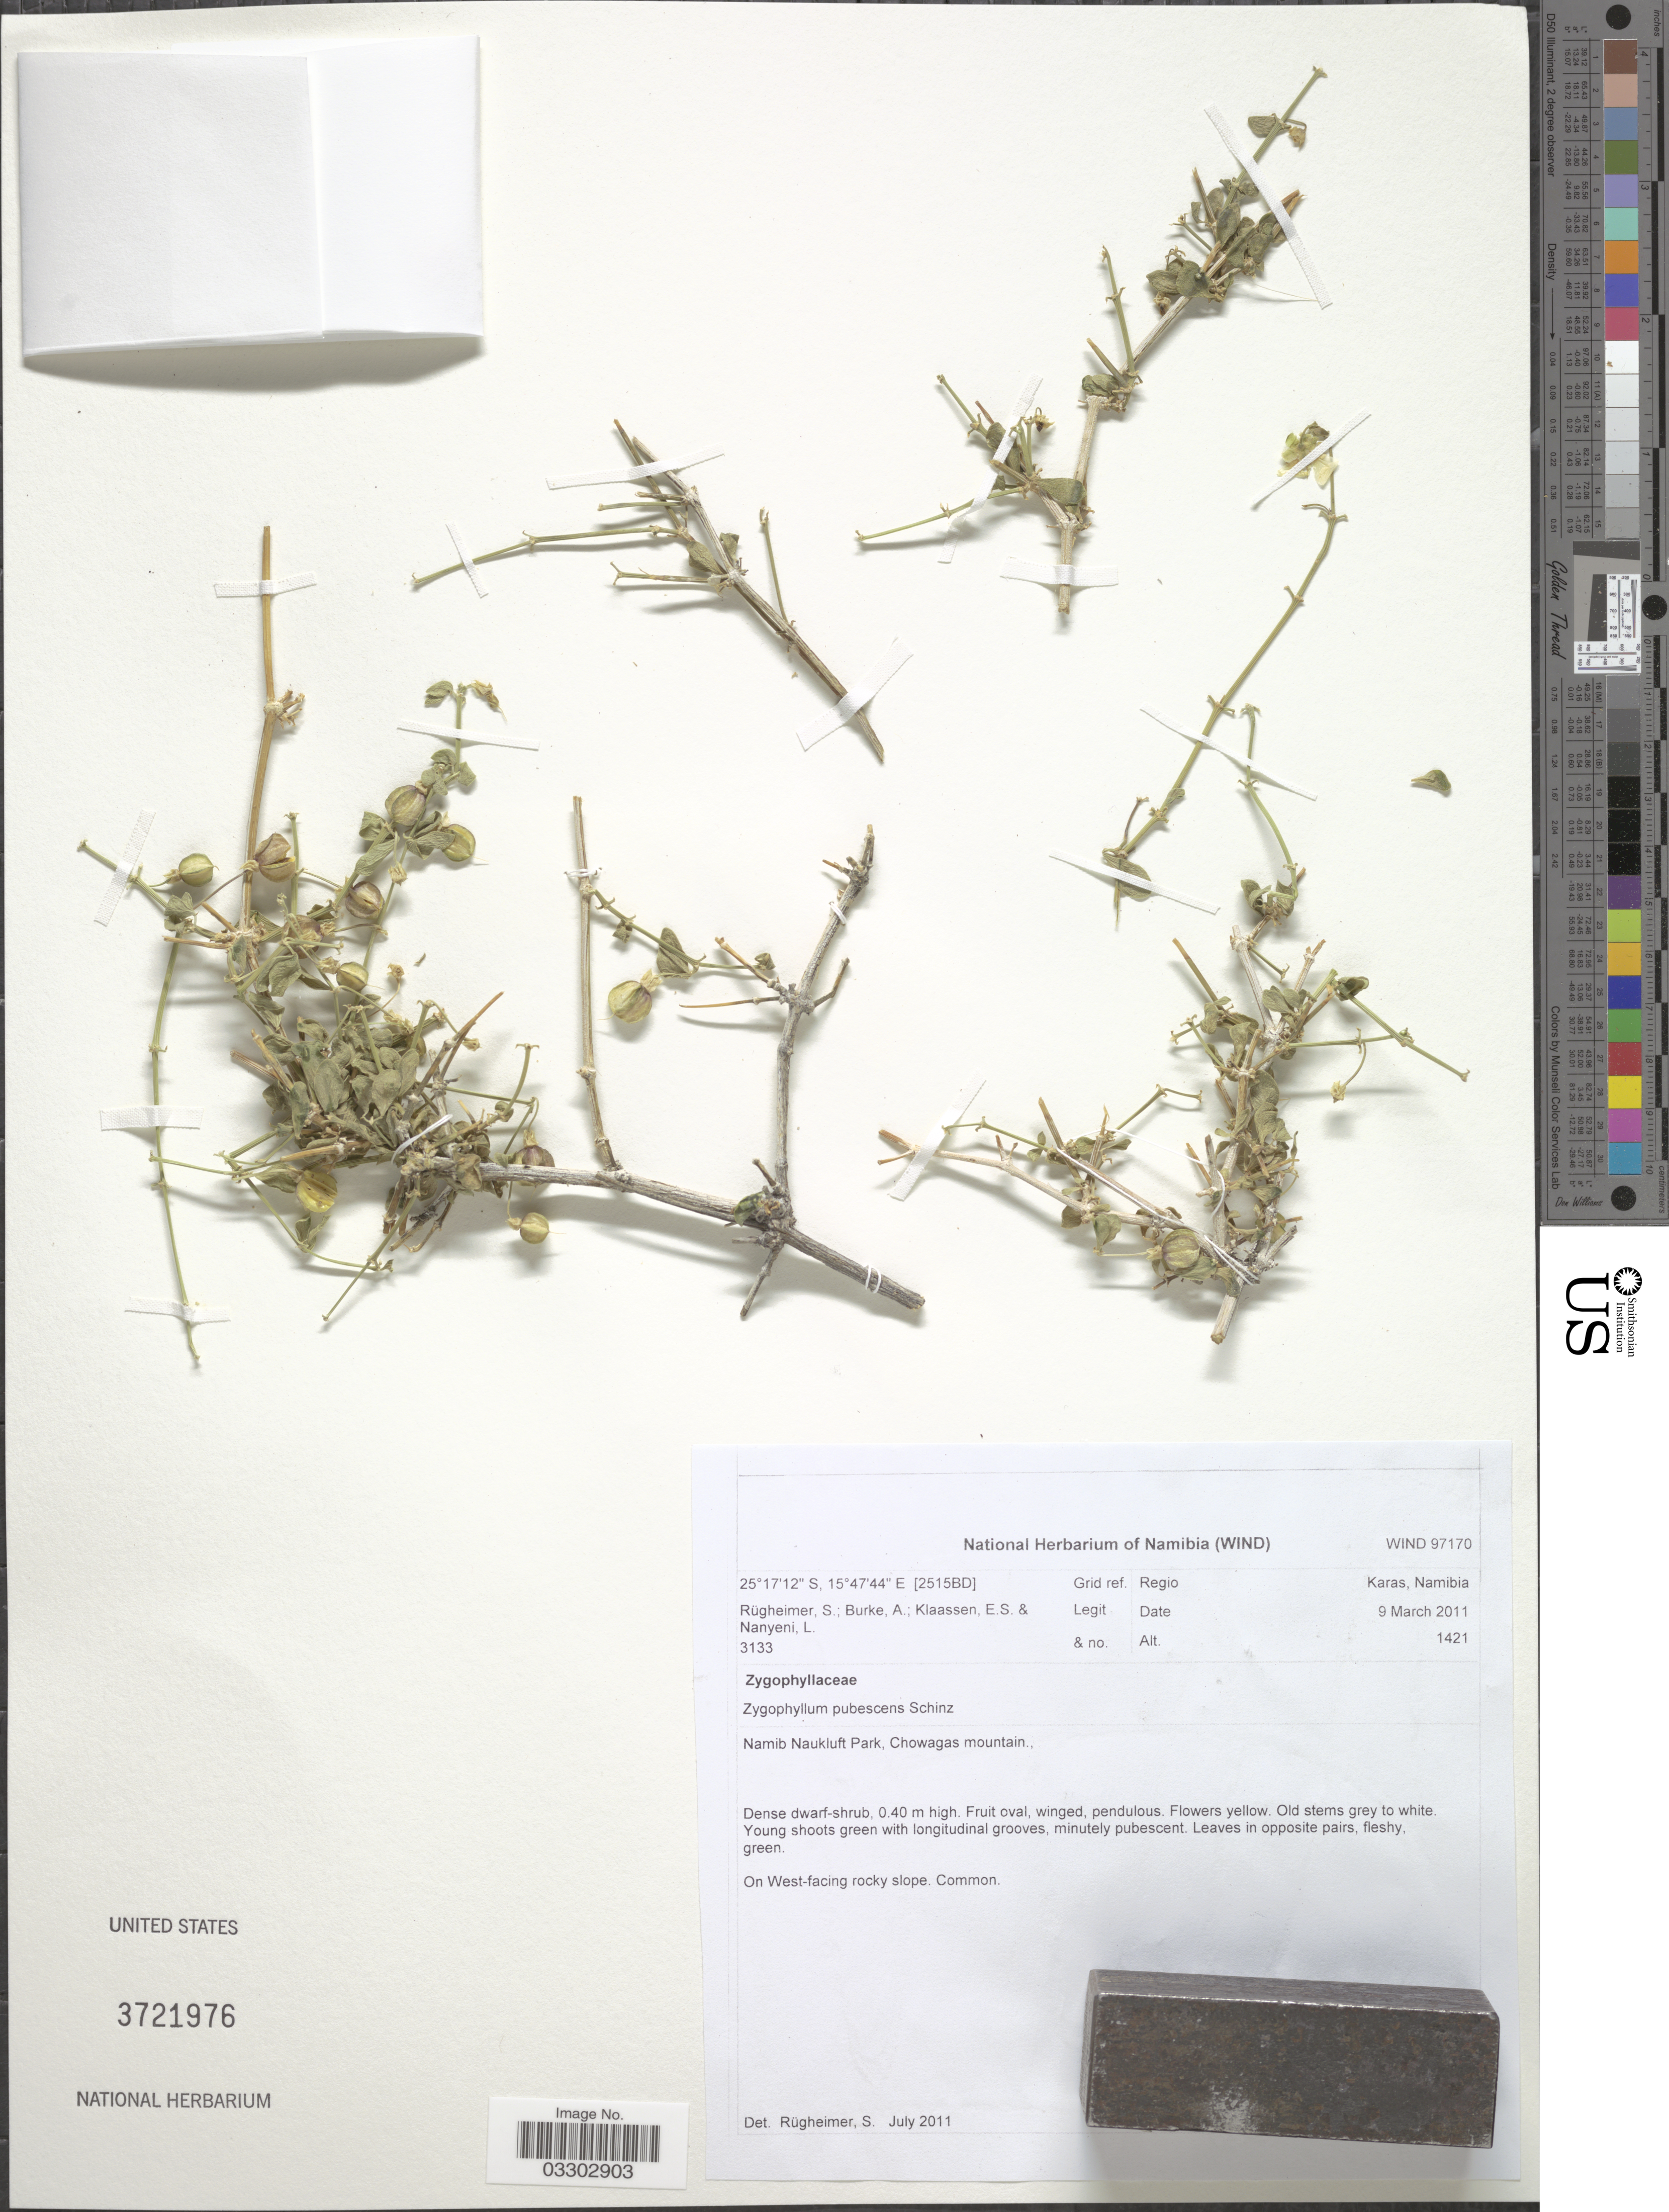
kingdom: Plantae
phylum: Tracheophyta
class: Magnoliopsida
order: Zygophyllales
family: Zygophyllaceae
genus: Roepera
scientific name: Roepera pubescens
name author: (Schinz) Beier & Thulin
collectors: S. Rugheimer, A. Burke, E. S. Klaassen & L. Nanyeni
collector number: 3133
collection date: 2011-03-09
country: Namibia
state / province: Karas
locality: Grid ref. [2515BD]. Regio Karas, Namibia. Namib Naukluft Park, Chowagas mountain.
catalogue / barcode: US 3721976